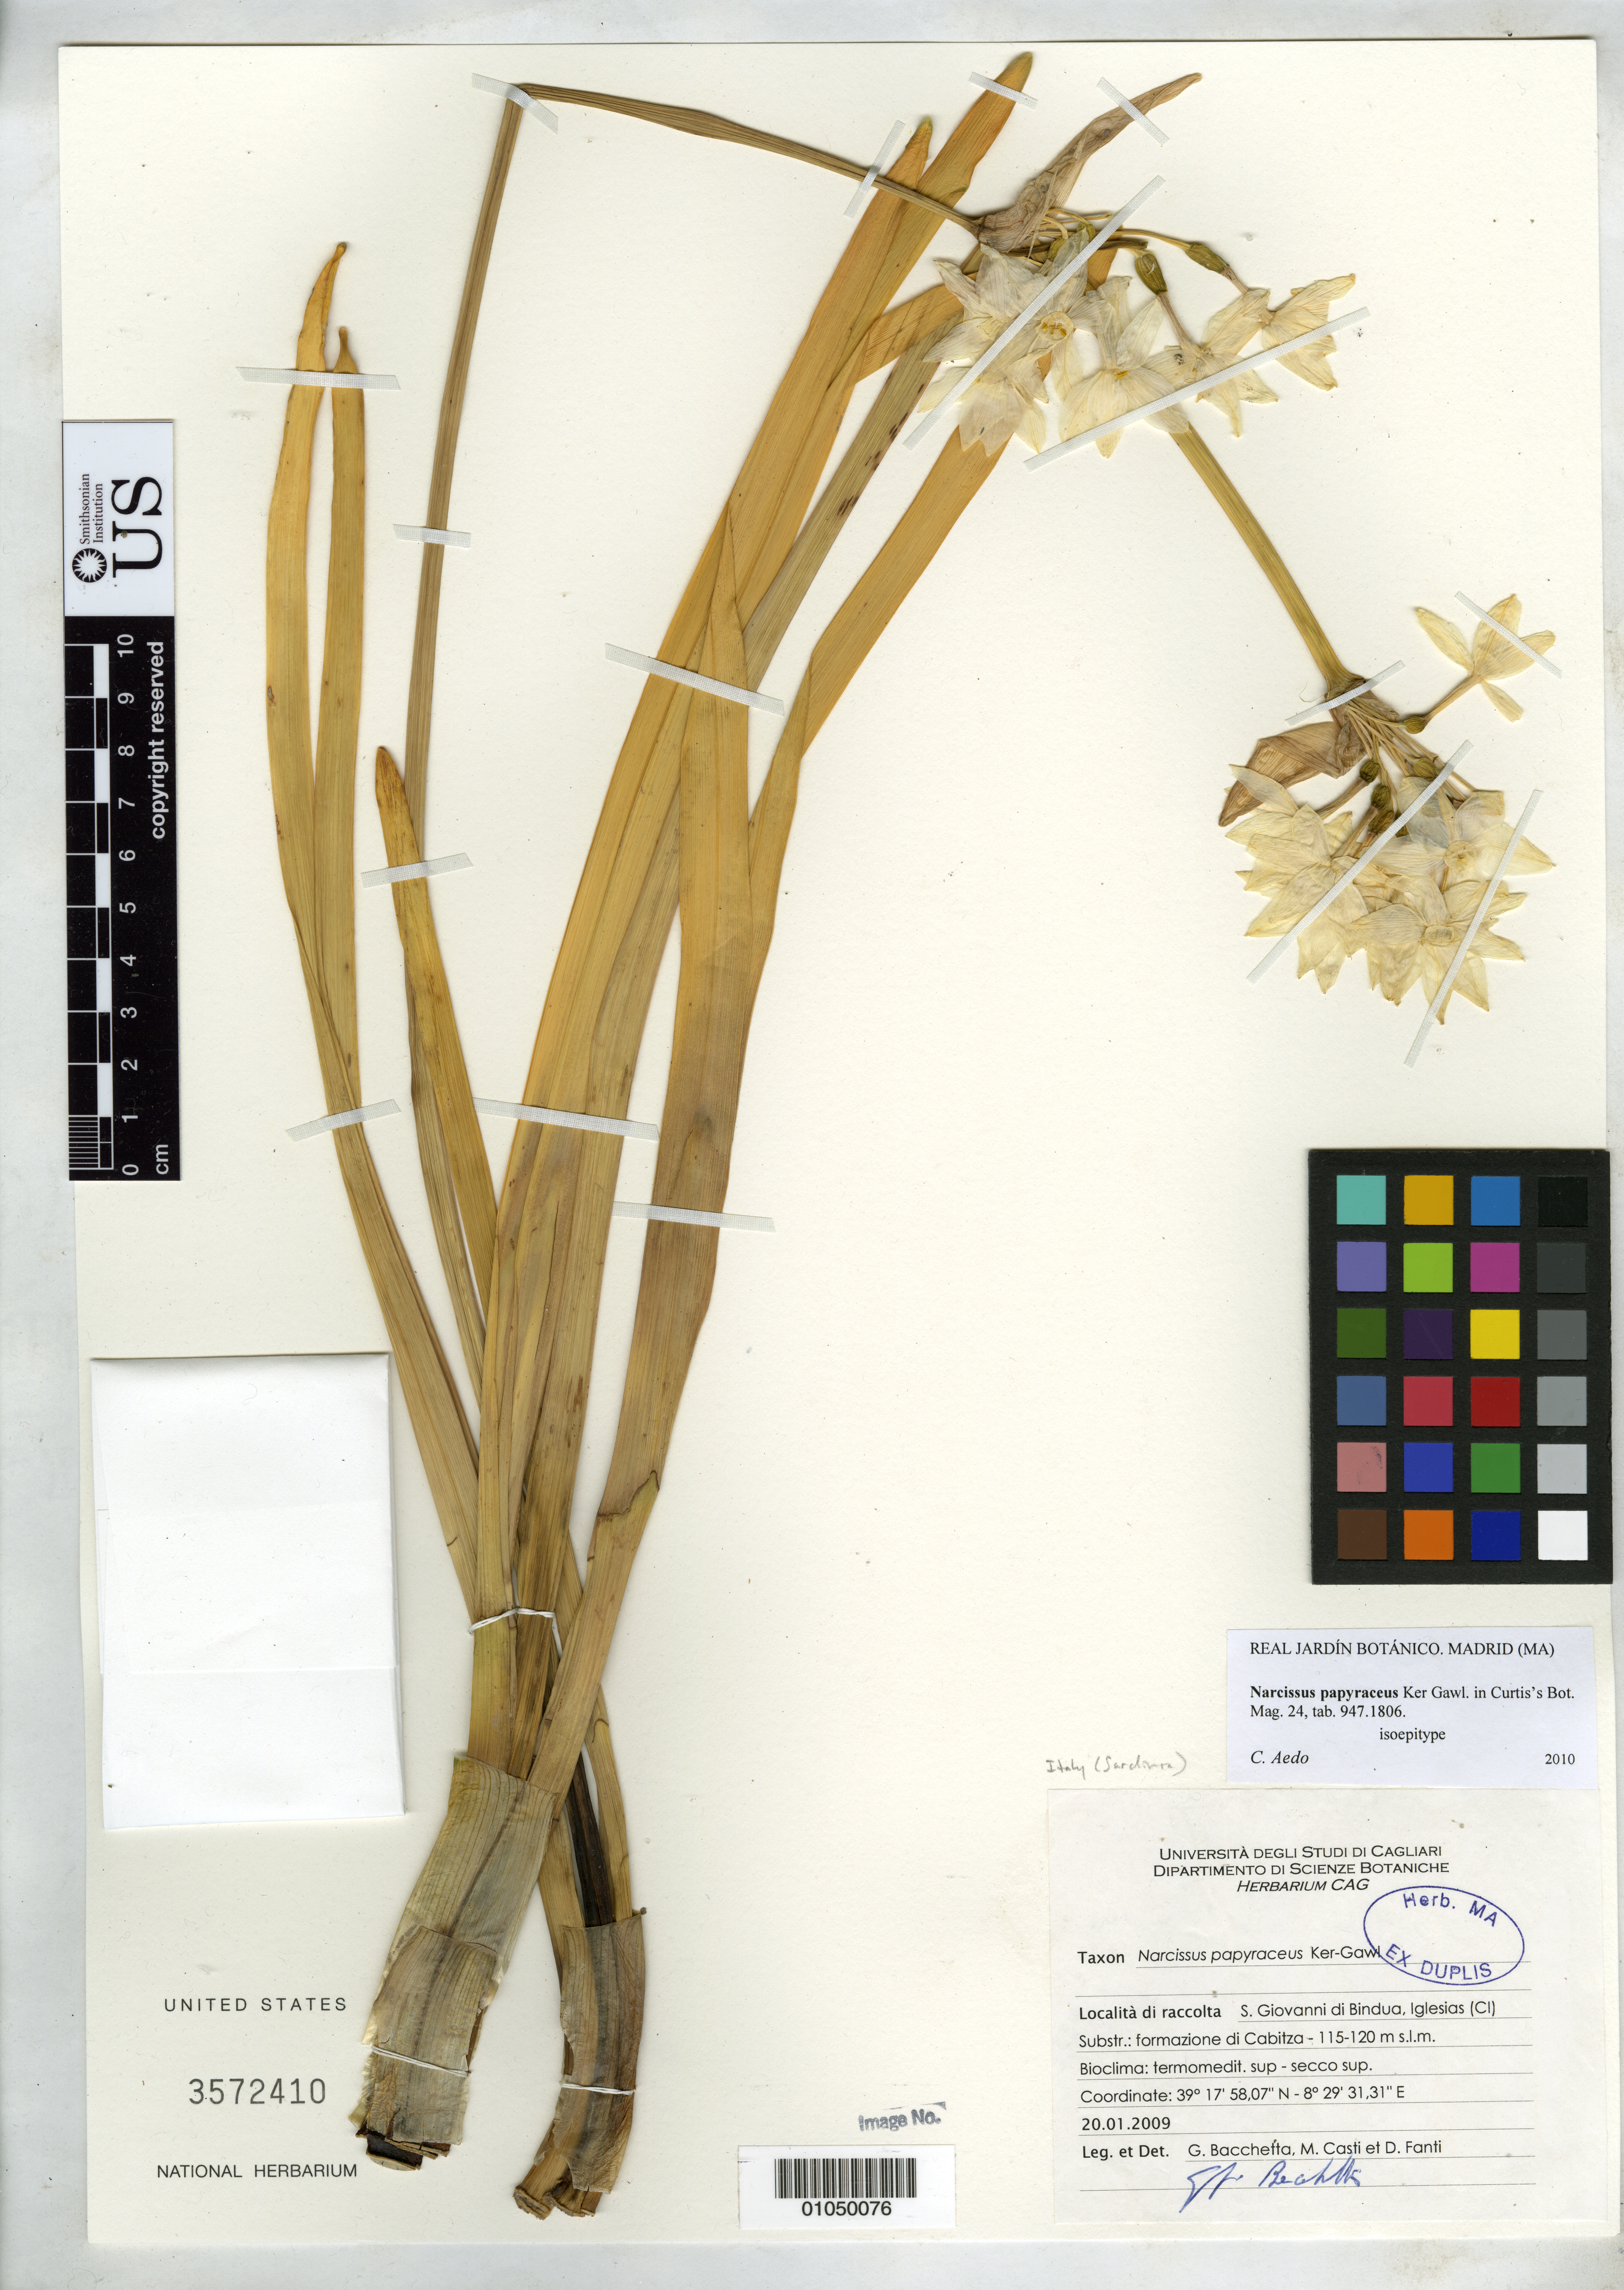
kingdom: Plantae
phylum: Tracheophyta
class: Liliopsida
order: Asparagales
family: Amaryllidaceae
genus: Narcissus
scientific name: Narcissus papyraceus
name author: Ker Gawl.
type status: Isoepitype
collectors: G. Bacchetta, M. Casti & D. Fanti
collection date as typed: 20 Jan 2009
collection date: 2009-01-20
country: Italy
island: Sardinia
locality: S. Giovanni di Bindua, Igleasias.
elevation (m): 115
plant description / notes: Epitypified by C. Aedo, Acta Botanica Malacitana 35: 118 (2010).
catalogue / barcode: US 3572410